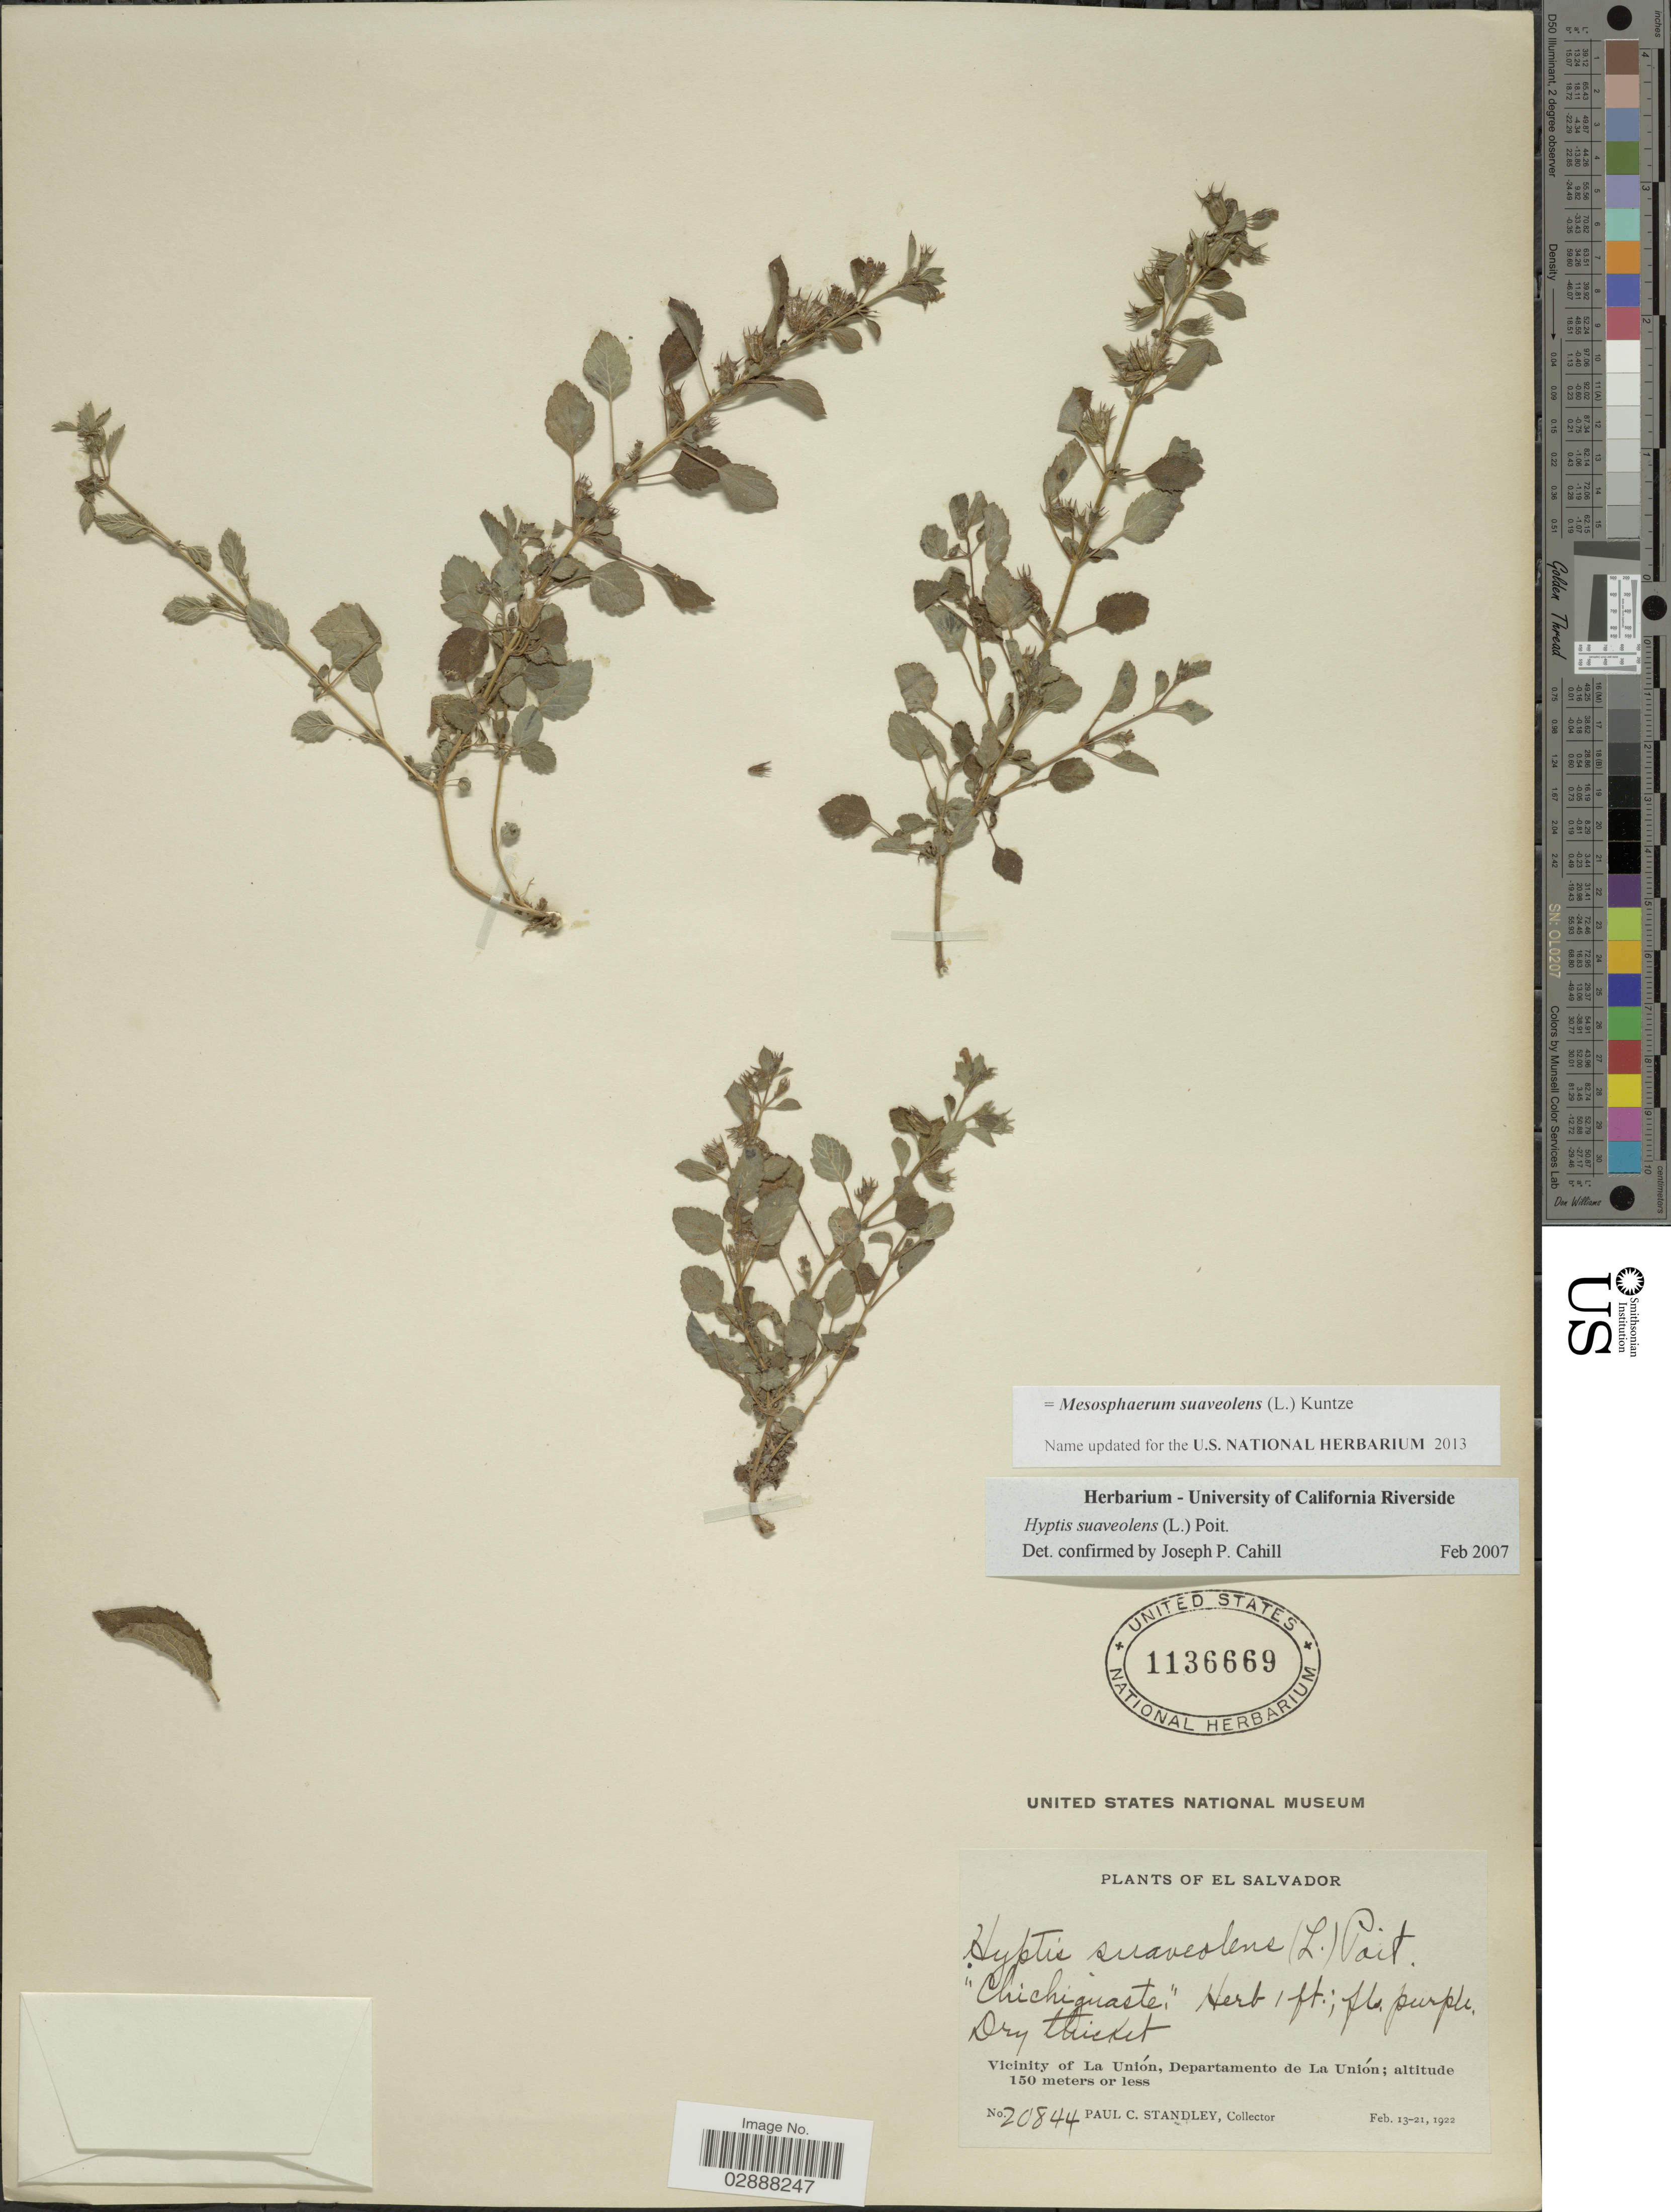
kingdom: Plantae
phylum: Tracheophyta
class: Magnoliopsida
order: Lamiales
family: Lamiaceae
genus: Mesosphaerum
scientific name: Mesosphaerum suaveolens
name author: (L.) Kuntze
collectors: P. C. Standley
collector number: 20844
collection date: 1922-02-13/1922-02-21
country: El Salvador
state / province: La Union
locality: Vicinity of La Unión, Departamento de La Unión.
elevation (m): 150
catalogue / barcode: US 1136669